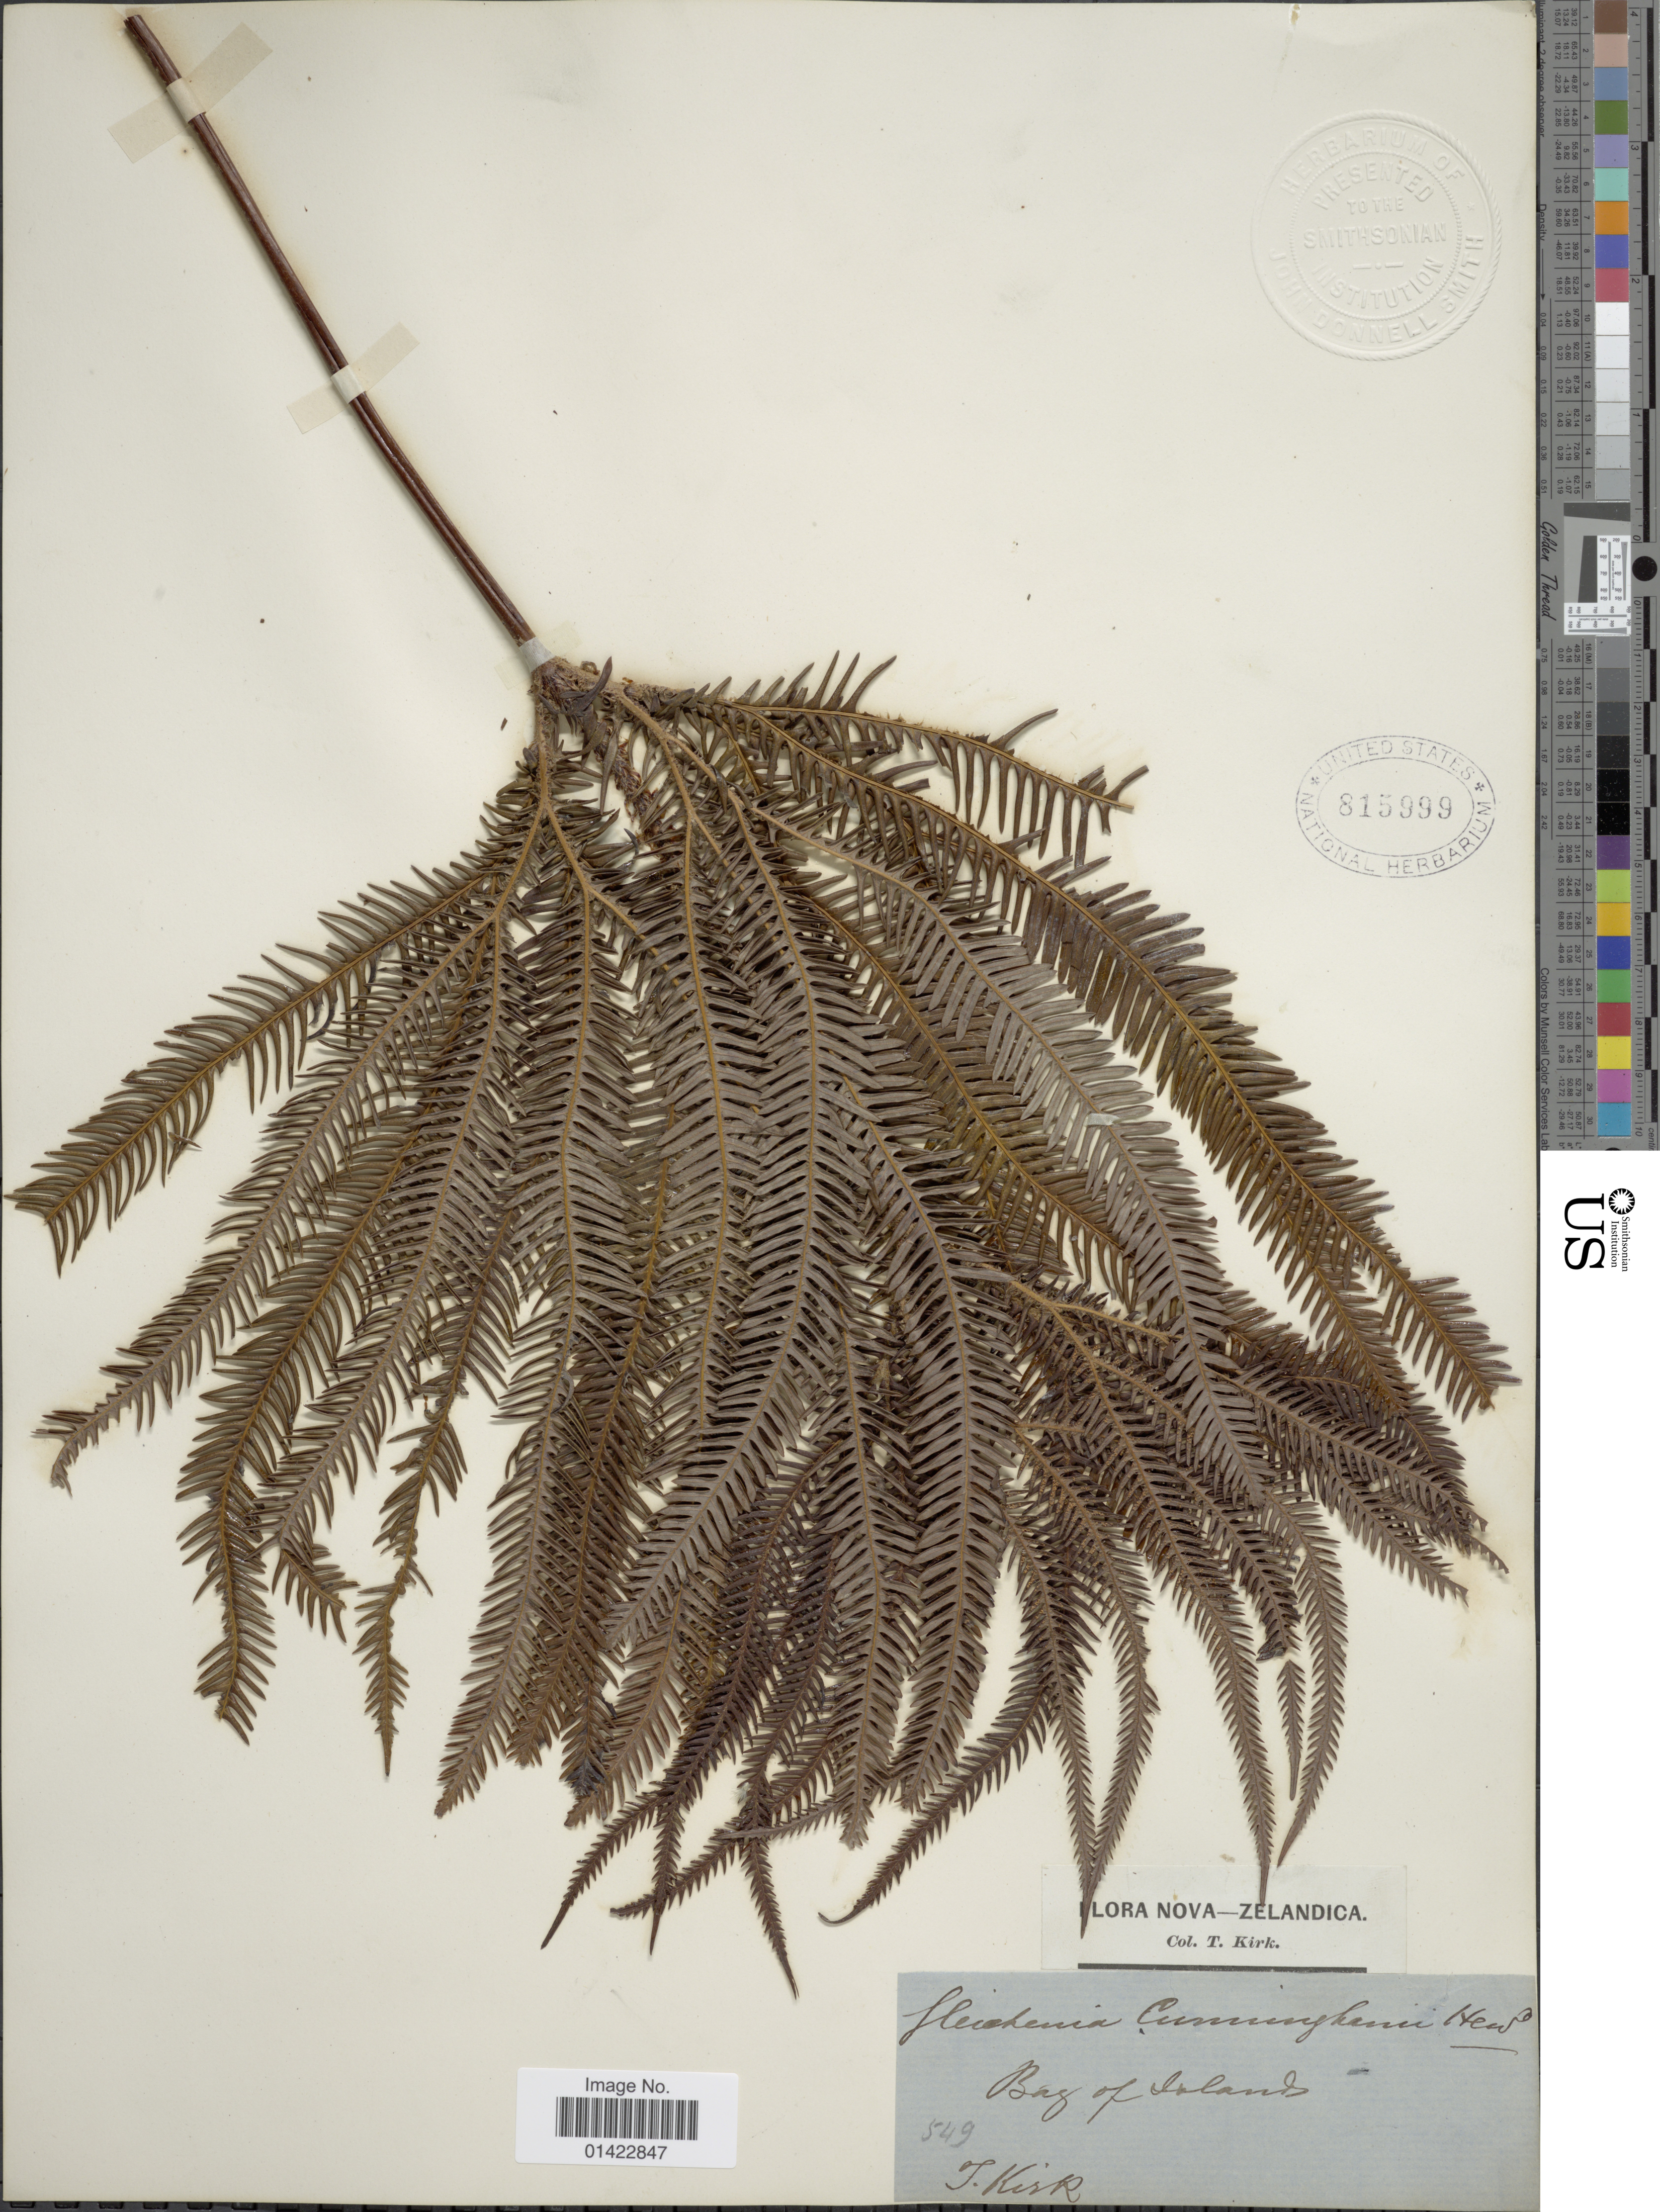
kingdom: Plantae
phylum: Tracheophyta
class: Polypodiopsida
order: Gleicheniales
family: Gleicheniaceae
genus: Sticherus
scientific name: Sticherus cunninghamii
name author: (Heward ex Hook.) Ching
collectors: T. Kirk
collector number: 549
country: New Zealand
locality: Bay of Islands.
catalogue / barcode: US 815999